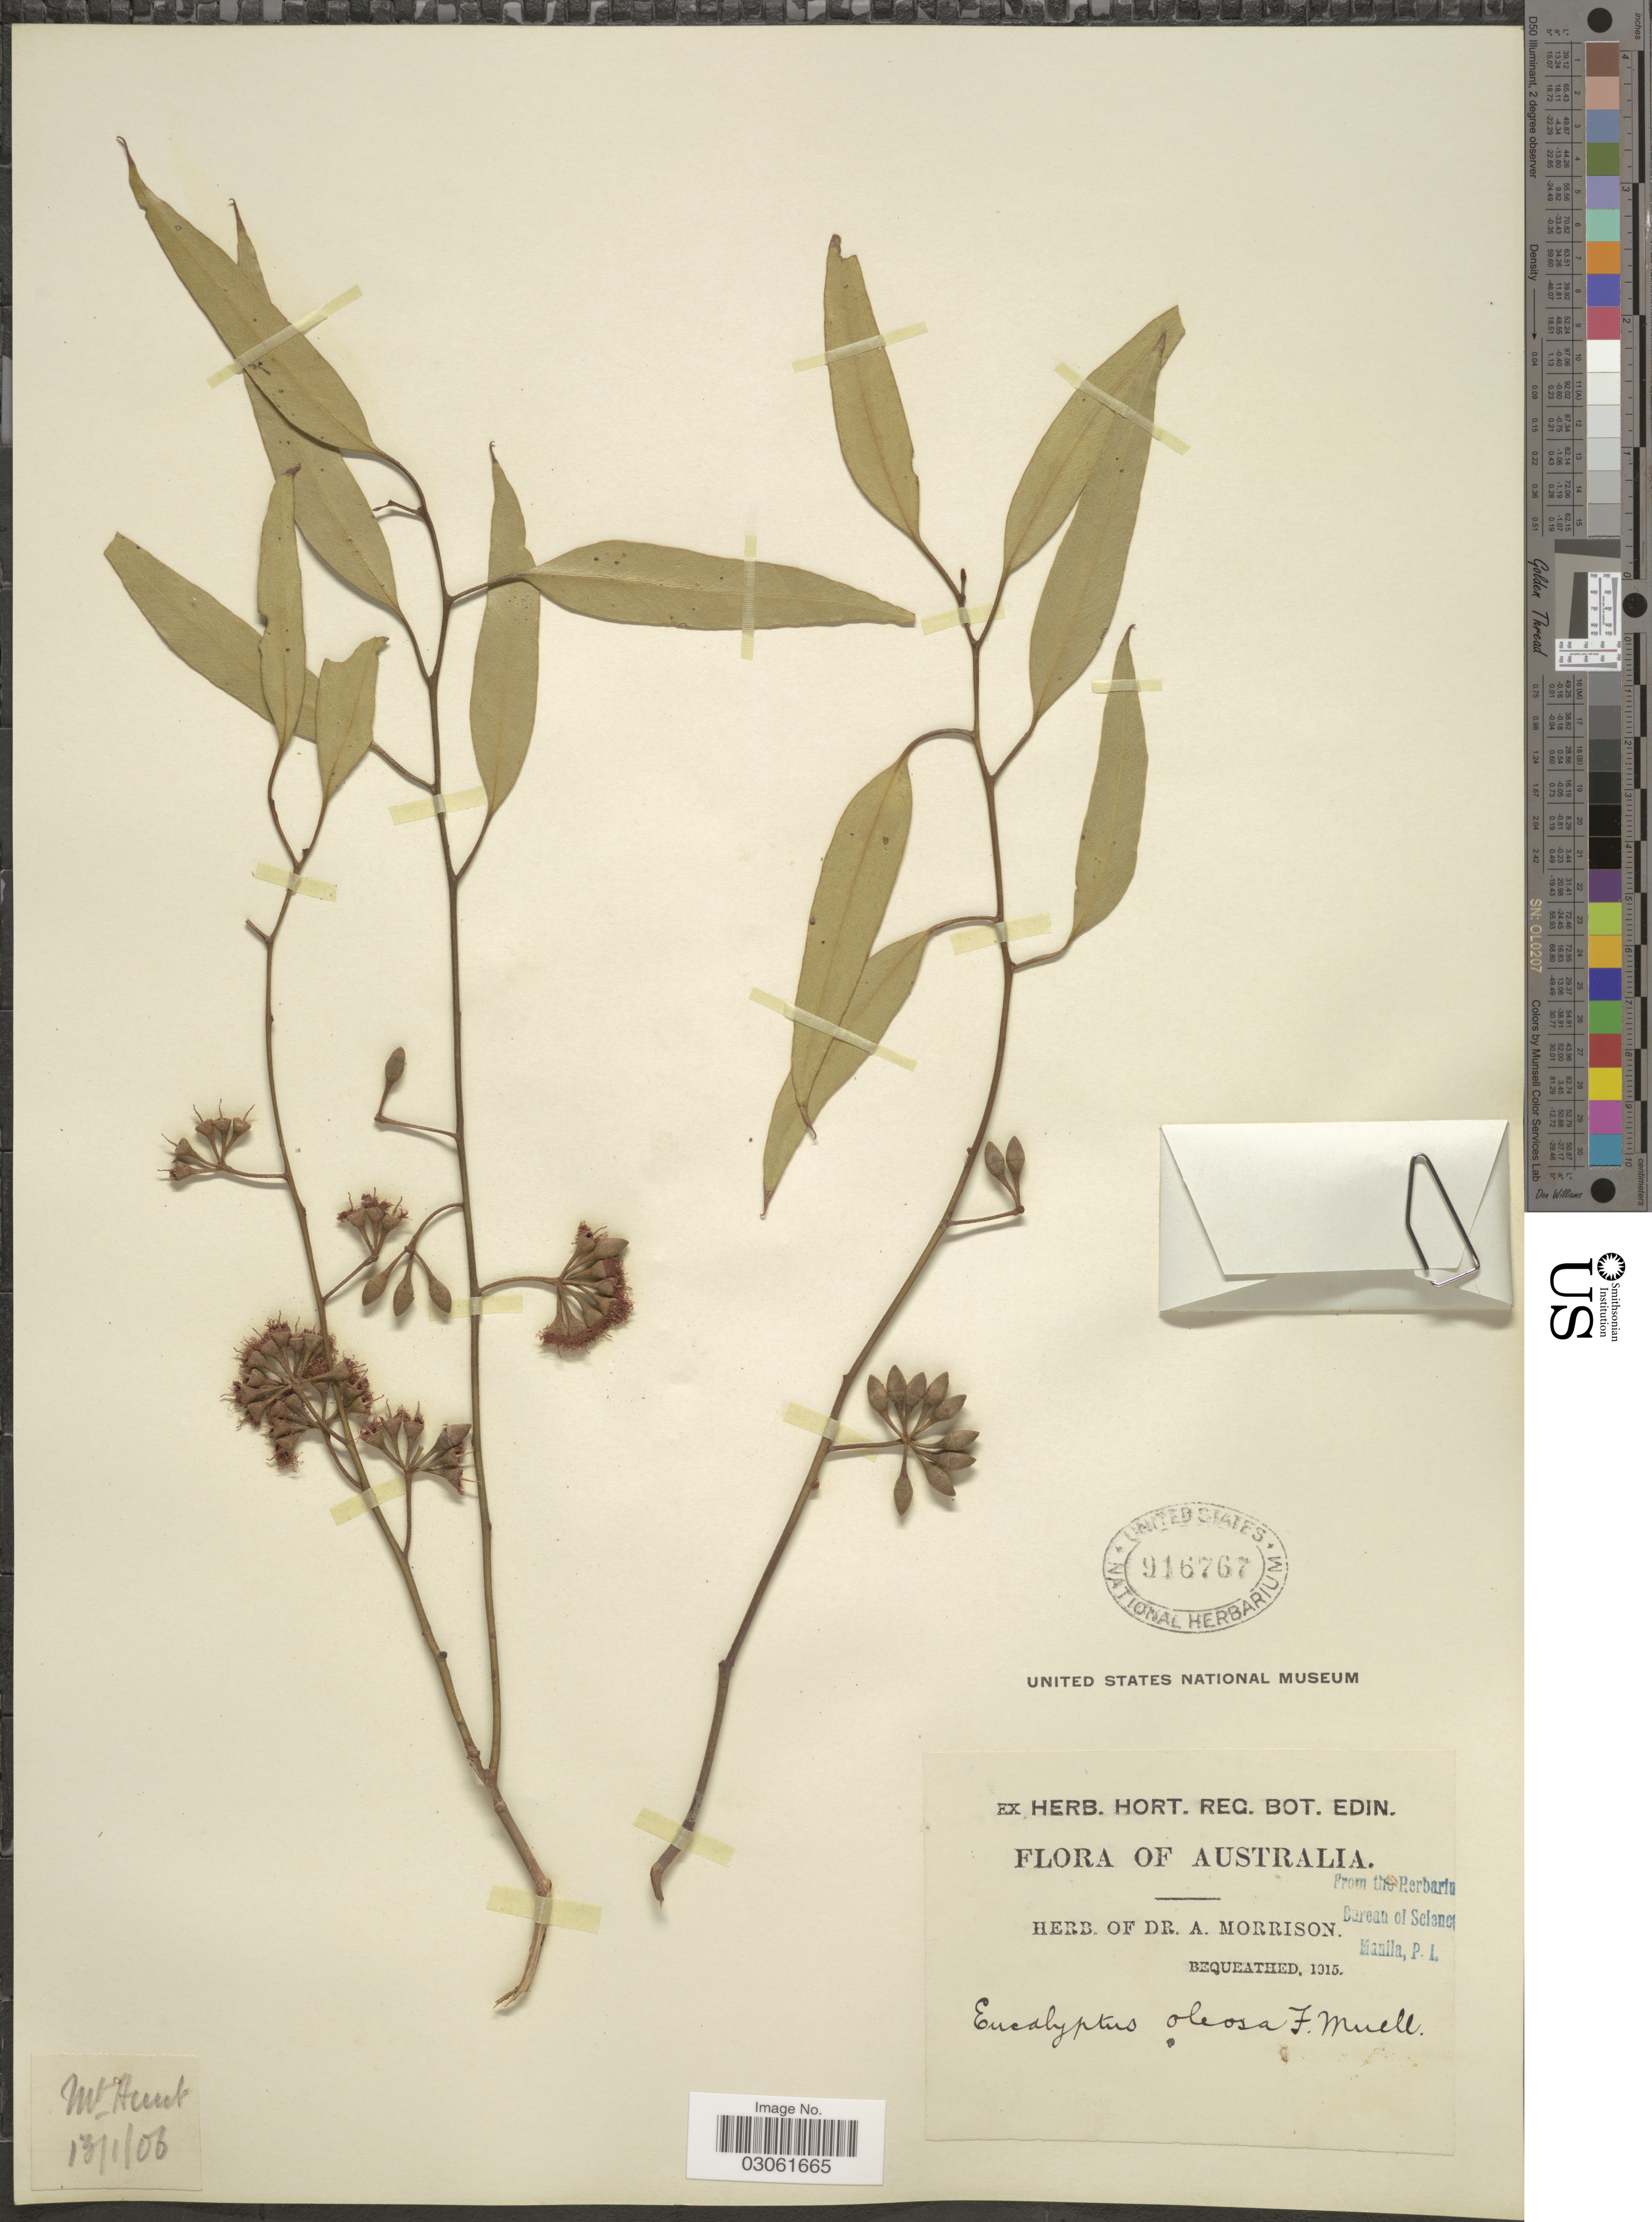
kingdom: Plantae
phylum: Tracheophyta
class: Magnoliopsida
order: Myrtales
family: Myrtaceae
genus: Eucalyptus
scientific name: Eucalyptus oleosa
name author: F. Muell. ex Miq.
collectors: ex herb. Dr. A. Morrison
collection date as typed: Transcribed d/m/y: 13/1/6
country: Australia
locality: Mt. Hunt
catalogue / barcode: US 916767